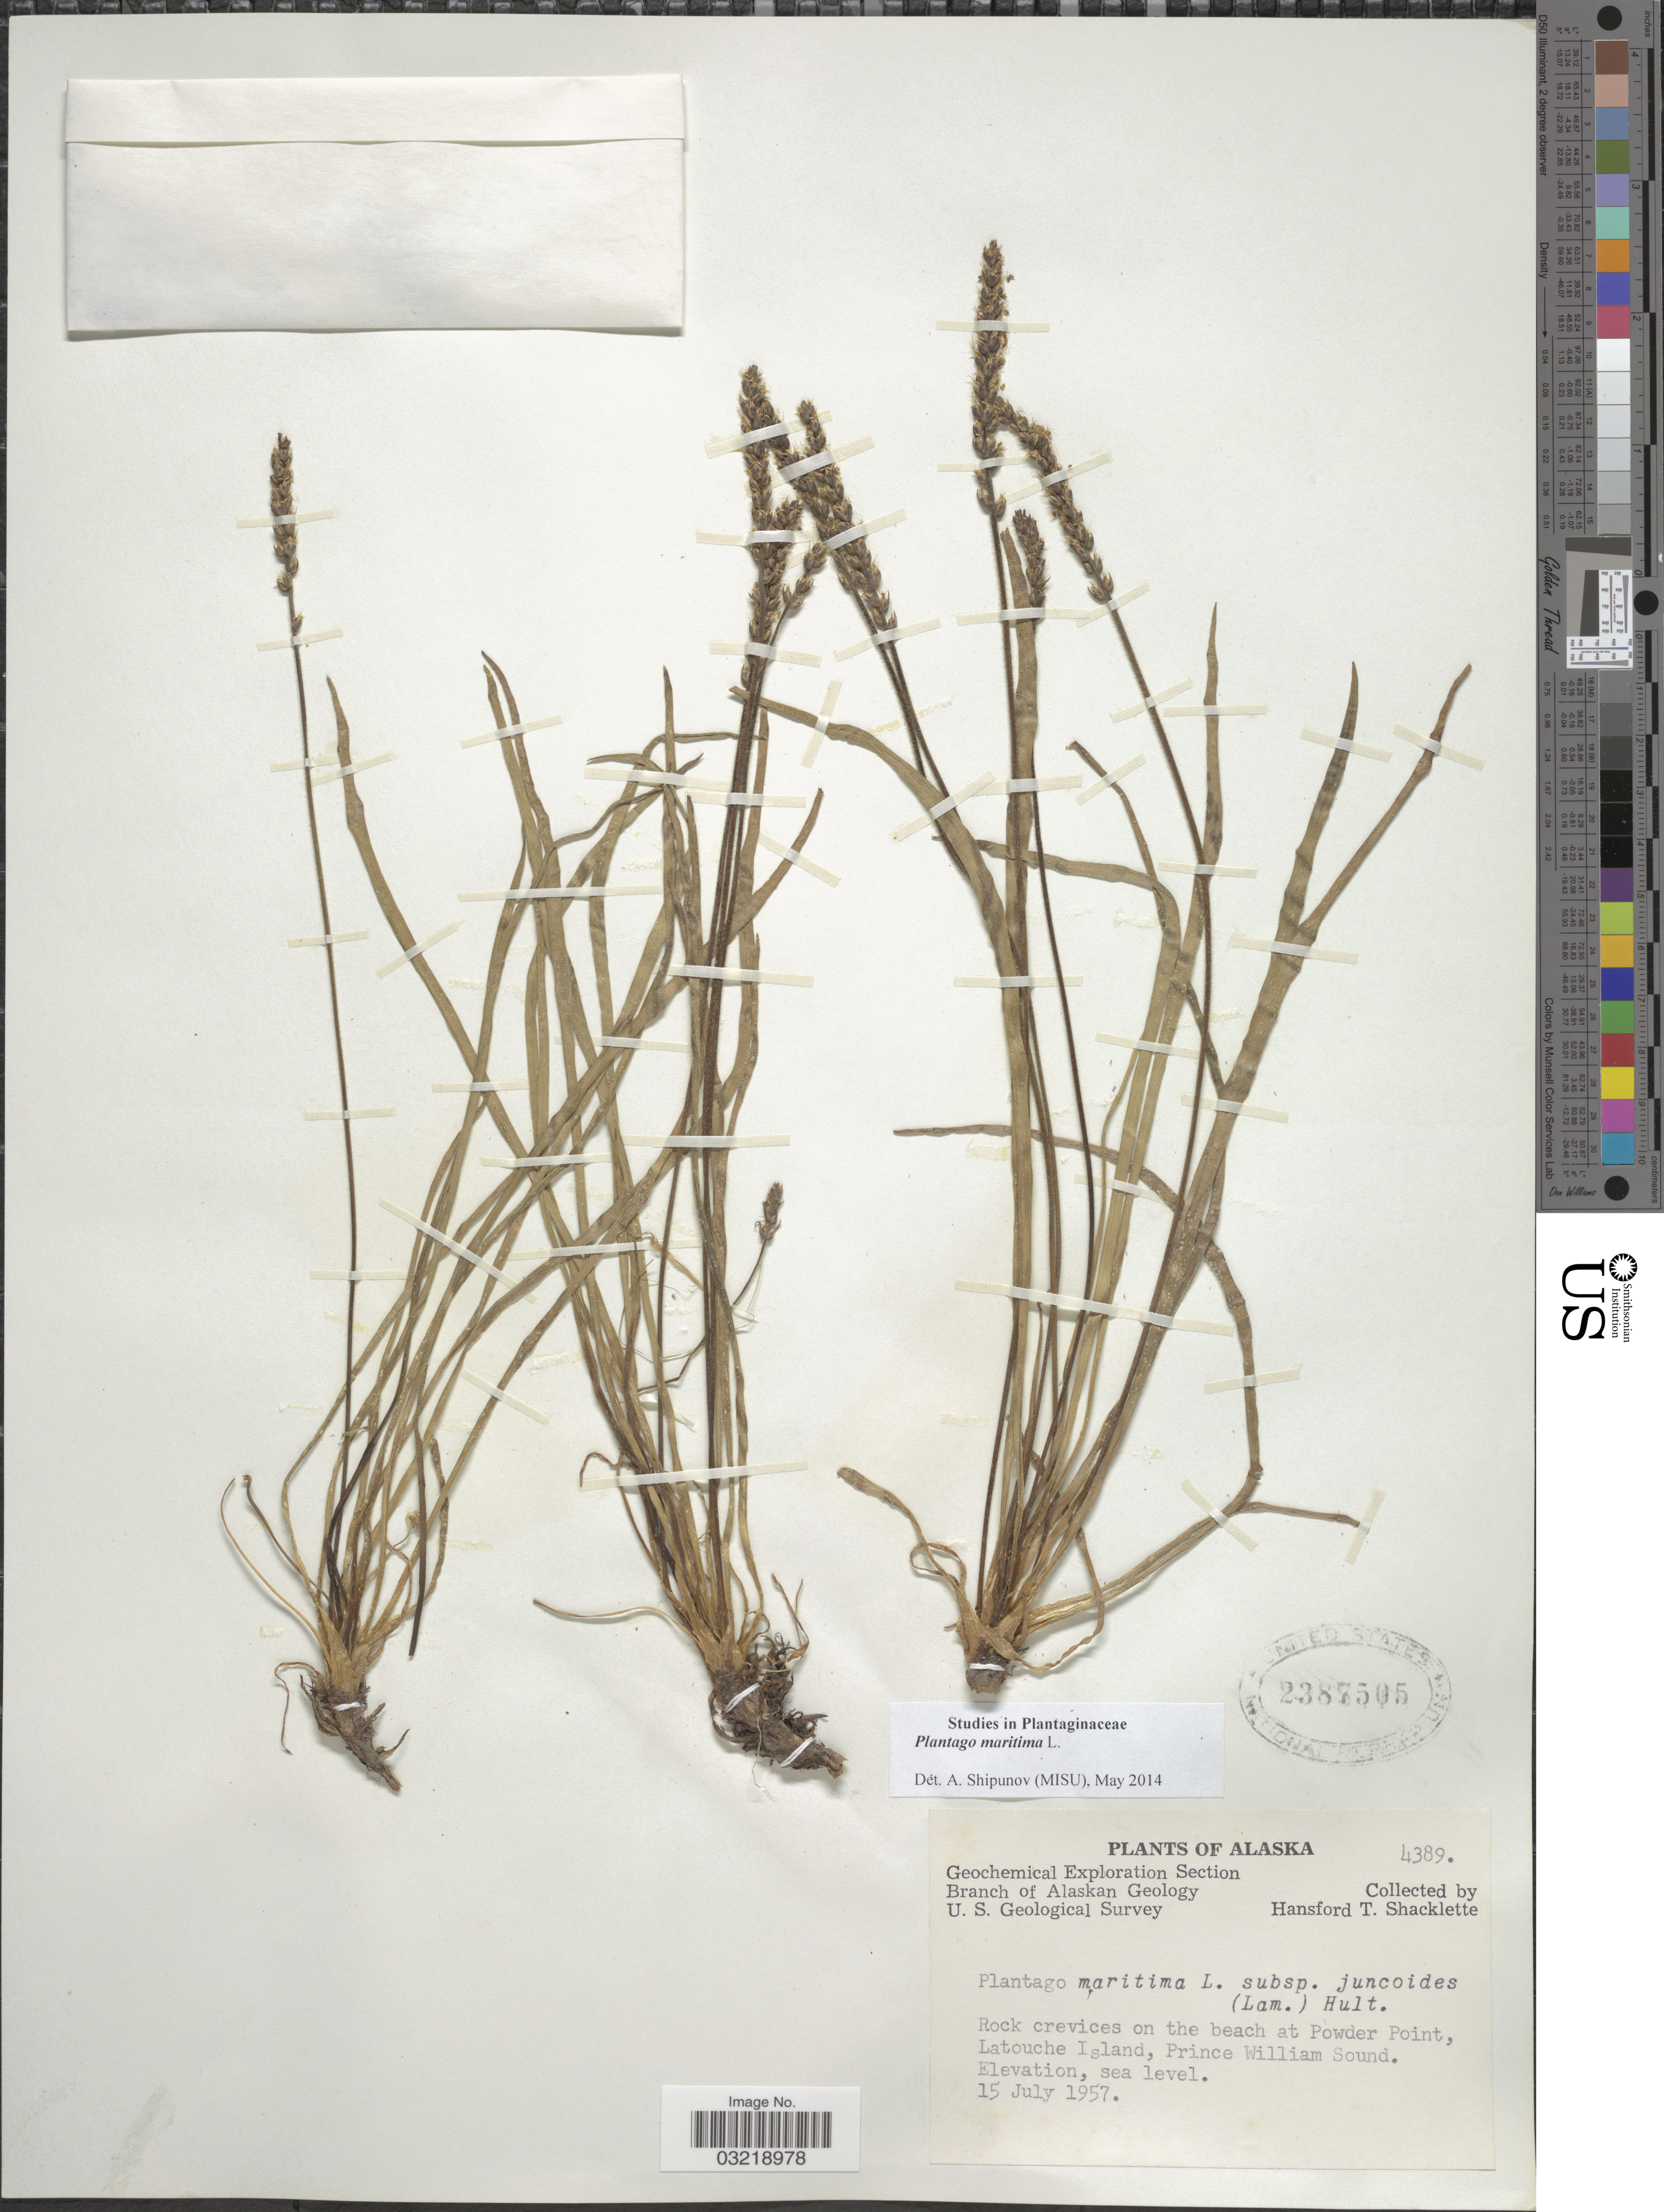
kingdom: Plantae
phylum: Tracheophyta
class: Magnoliopsida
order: Lamiales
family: Plantaginaceae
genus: Plantago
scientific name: Plantago maritima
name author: L.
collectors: H. Shacklette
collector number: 4389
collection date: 1957-07-15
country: United States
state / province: Alaska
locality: Rock crevices on the beach at Powder Point, Latouche Island, Prince William Sound.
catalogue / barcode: US 2387505